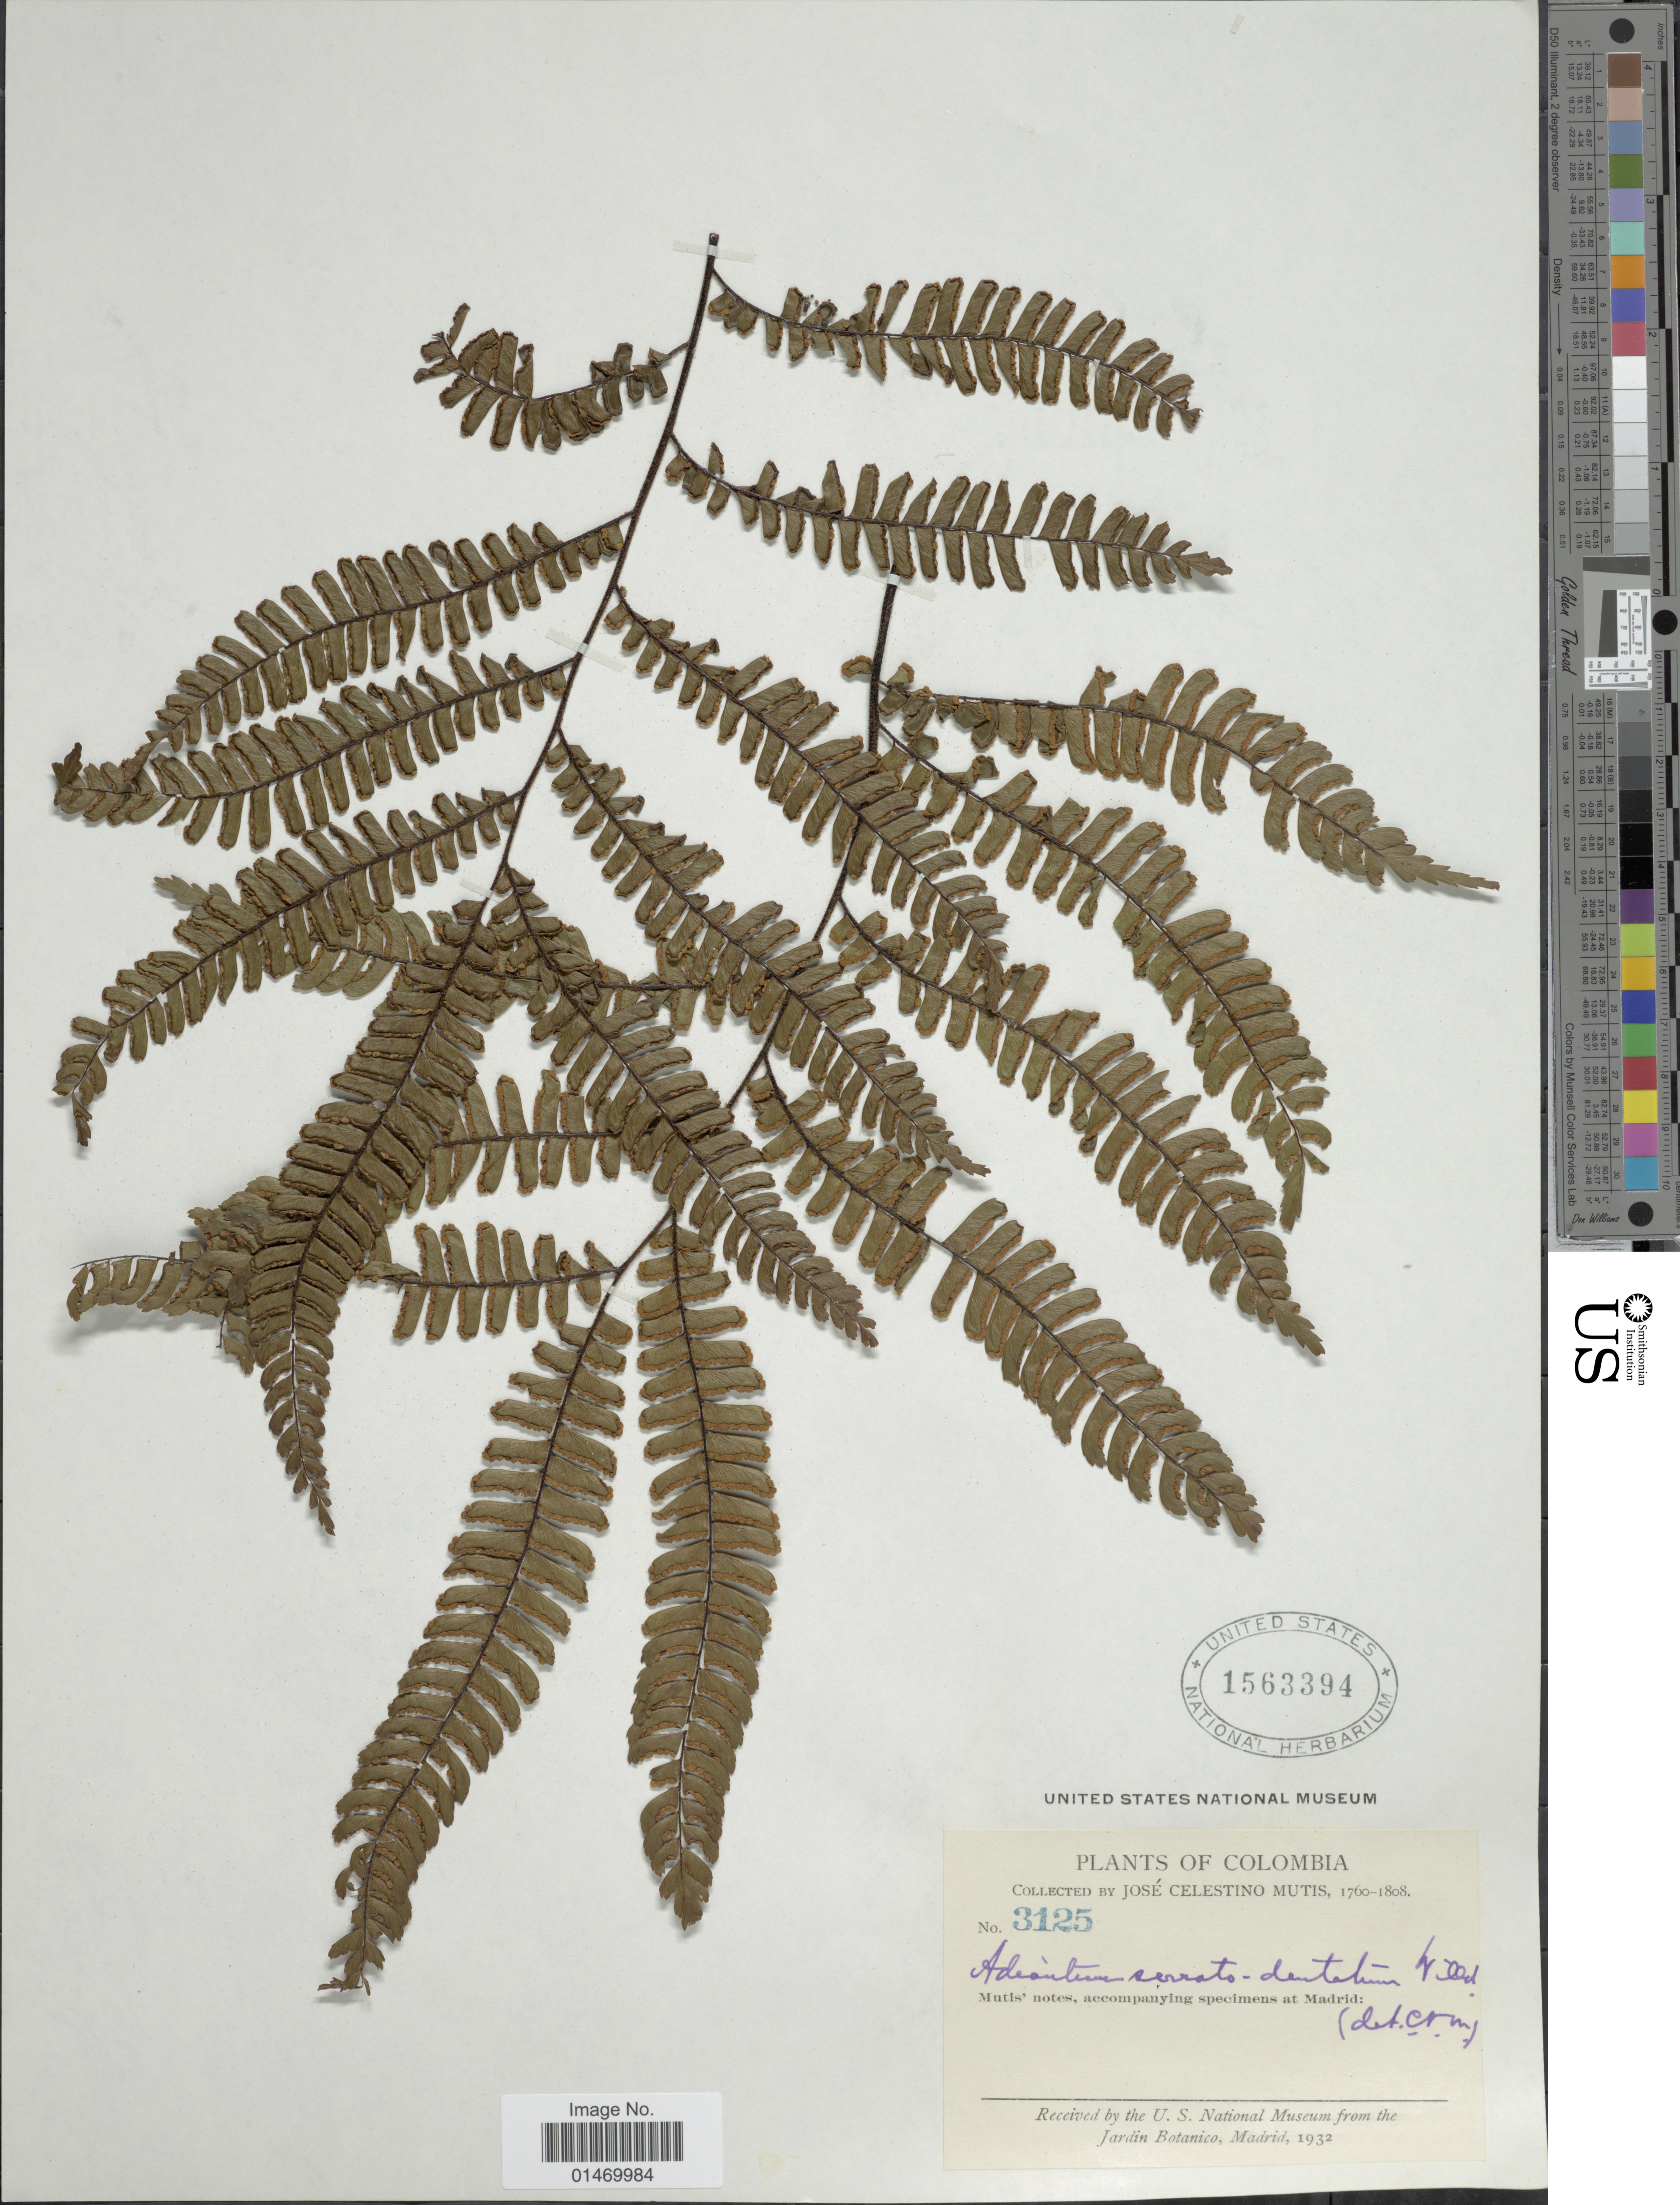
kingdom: Plantae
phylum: Tracheophyta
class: Polypodiopsida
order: Polypodiales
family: Pteridaceae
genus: Adiantum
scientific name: Adiantum cajennense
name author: Willd. ex Klotzsch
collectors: J. C. B. Mutis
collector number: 3125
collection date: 1760/1808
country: Colombia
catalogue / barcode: US 1563394